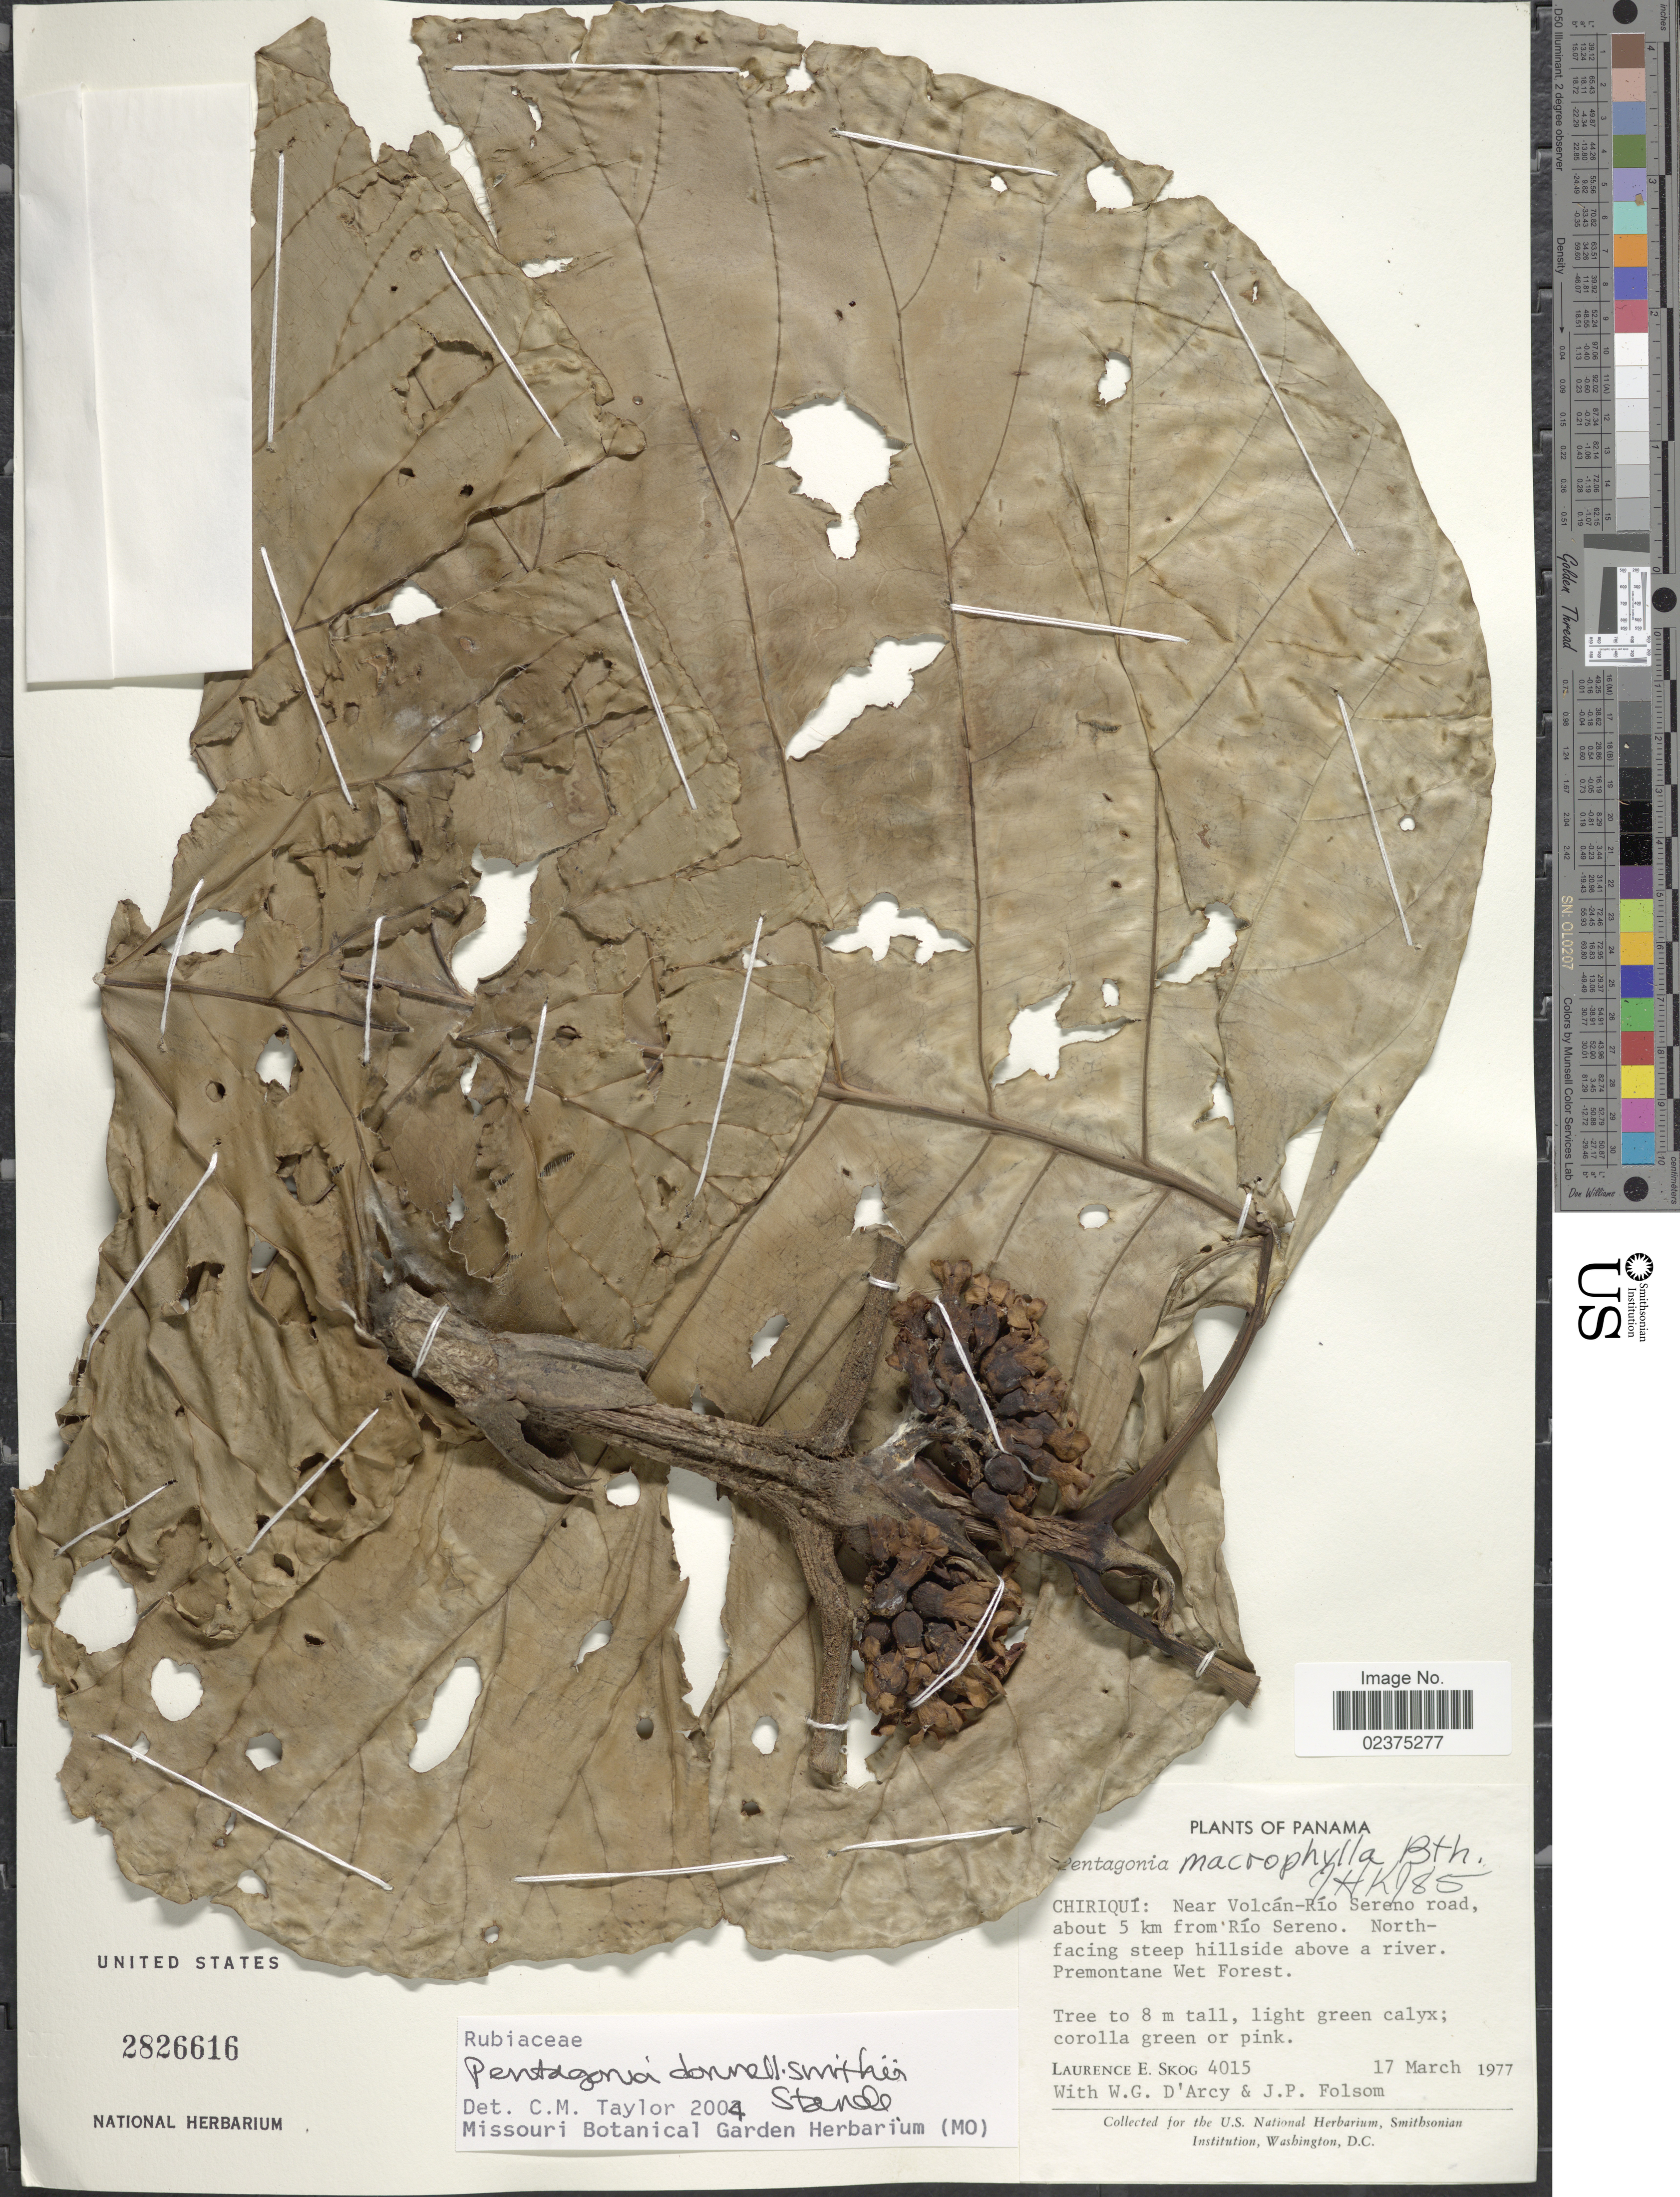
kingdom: Plantae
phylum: Tracheophyta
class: Magnoliopsida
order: Gentianales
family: Rubiaceae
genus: Pentagonia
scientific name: Pentagonia donnell-smithii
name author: (Standl.) Standl.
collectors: L. E. Skog, W. G. D'Arcy & J. P. Folsom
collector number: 4015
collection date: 1977-03-17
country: Panama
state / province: Chiriqui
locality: Near Volcán-Río Sereno road, about 5 km from Río Sereno. North-facing hillside above a river. Premontane Wet Forest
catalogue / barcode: US 2826616